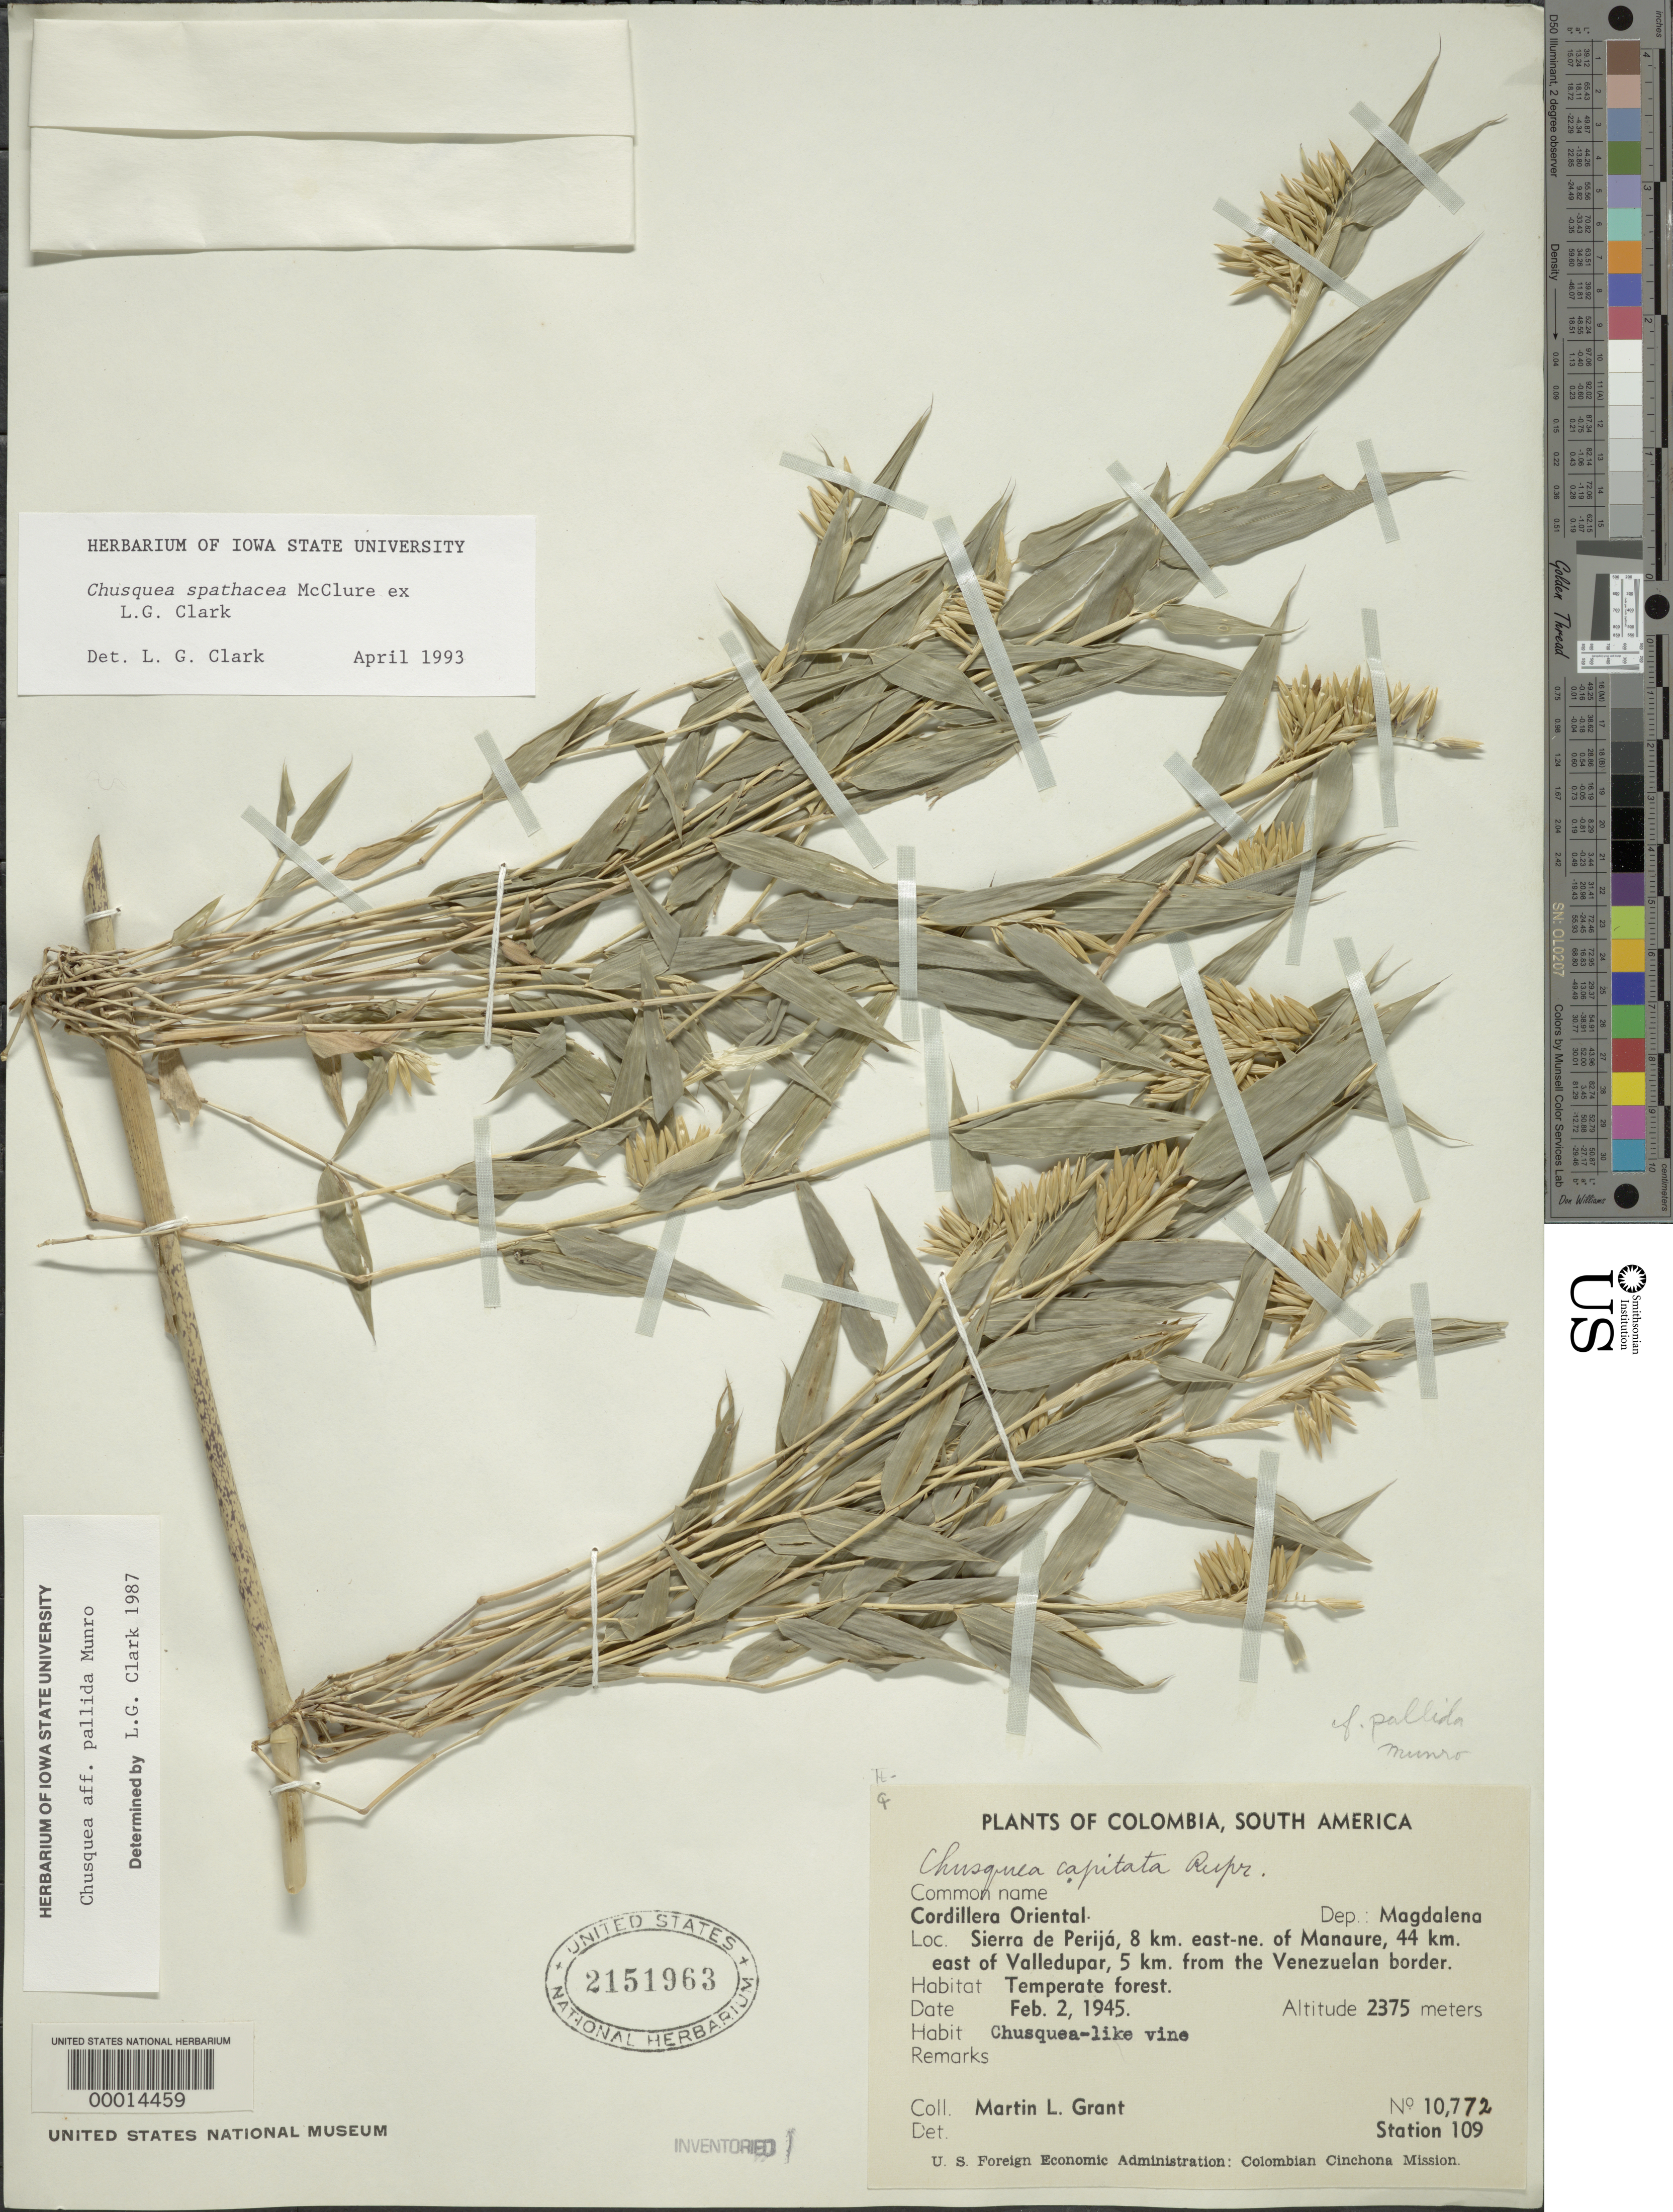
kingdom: Plantae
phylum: Tracheophyta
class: Liliopsida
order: Poales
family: Poaceae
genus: Chusquea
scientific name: Chusquea spathacea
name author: L.G. Clark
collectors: M. L. Grant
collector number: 10772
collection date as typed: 02 Feb 1945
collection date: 1945-02-02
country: Colombia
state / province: Magdalena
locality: Sierra Perija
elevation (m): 2375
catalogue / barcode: US 2151963